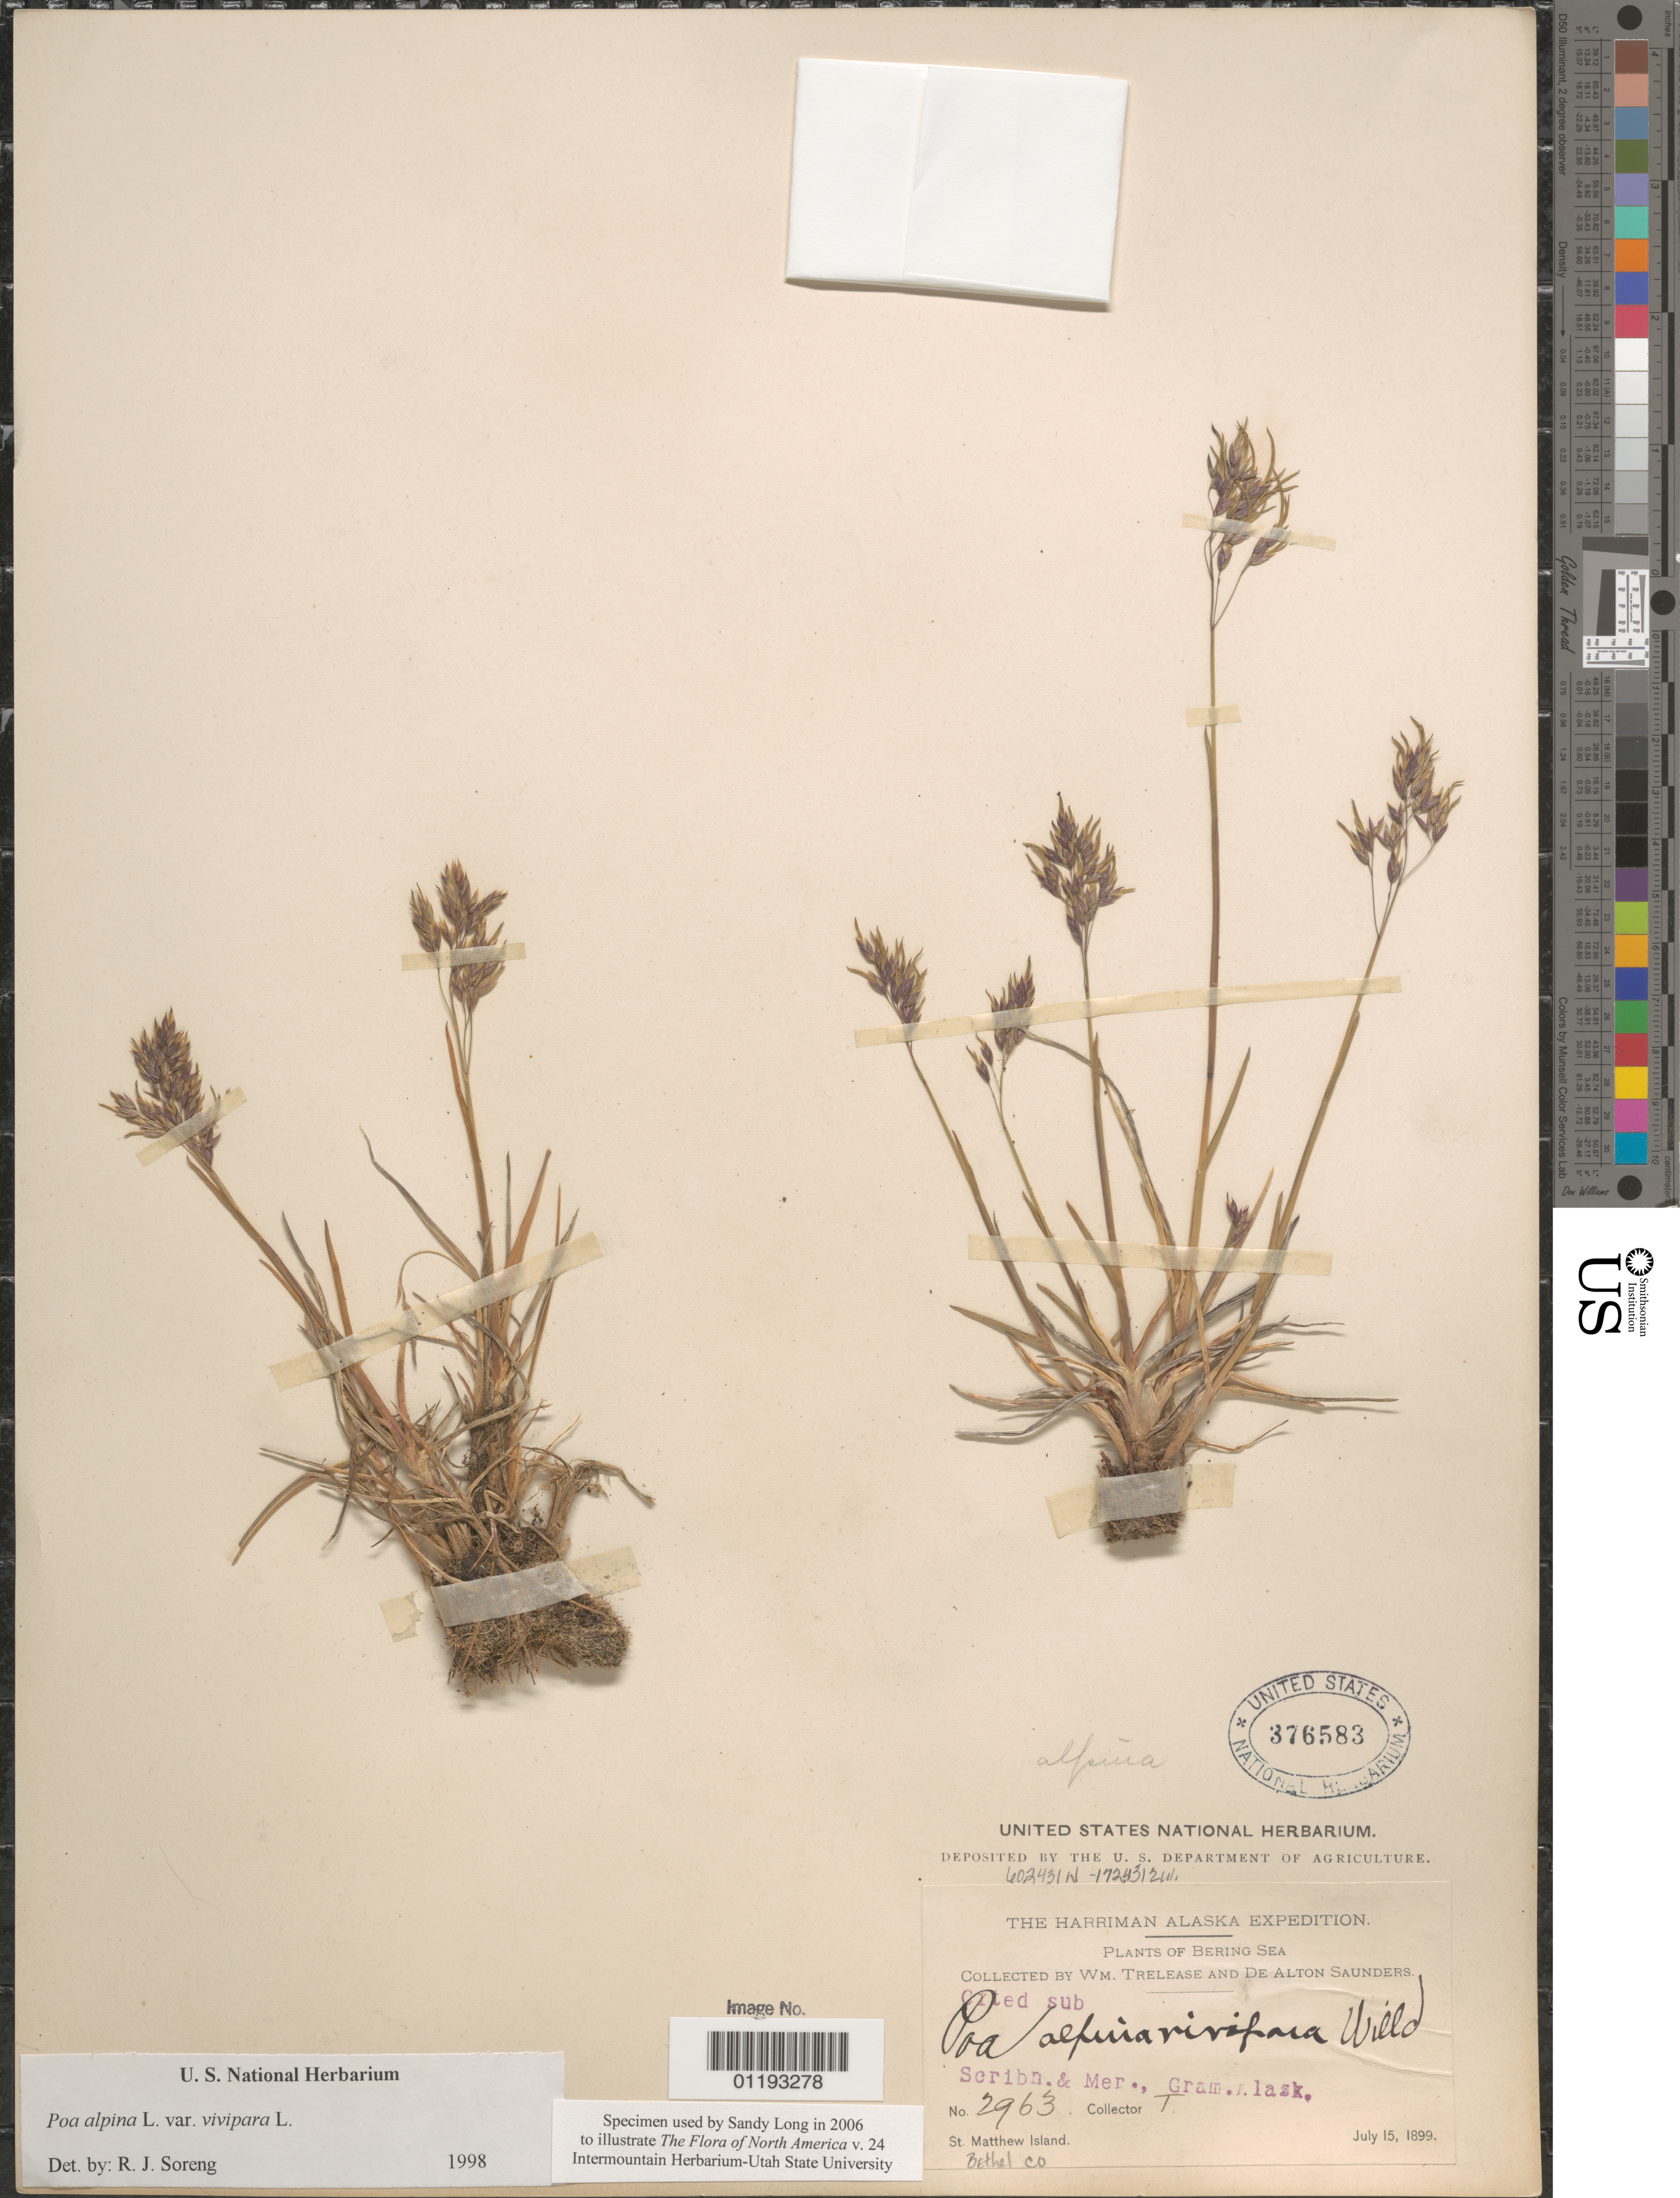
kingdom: Plantae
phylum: Tracheophyta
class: Liliopsida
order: Poales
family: Poaceae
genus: Poa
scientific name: Poa alpina var. alpina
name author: L.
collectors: W. Trelease & D. Saunders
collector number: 2963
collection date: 1899-07-15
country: United States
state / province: Alaska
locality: St Matthew Island.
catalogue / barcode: US 376583